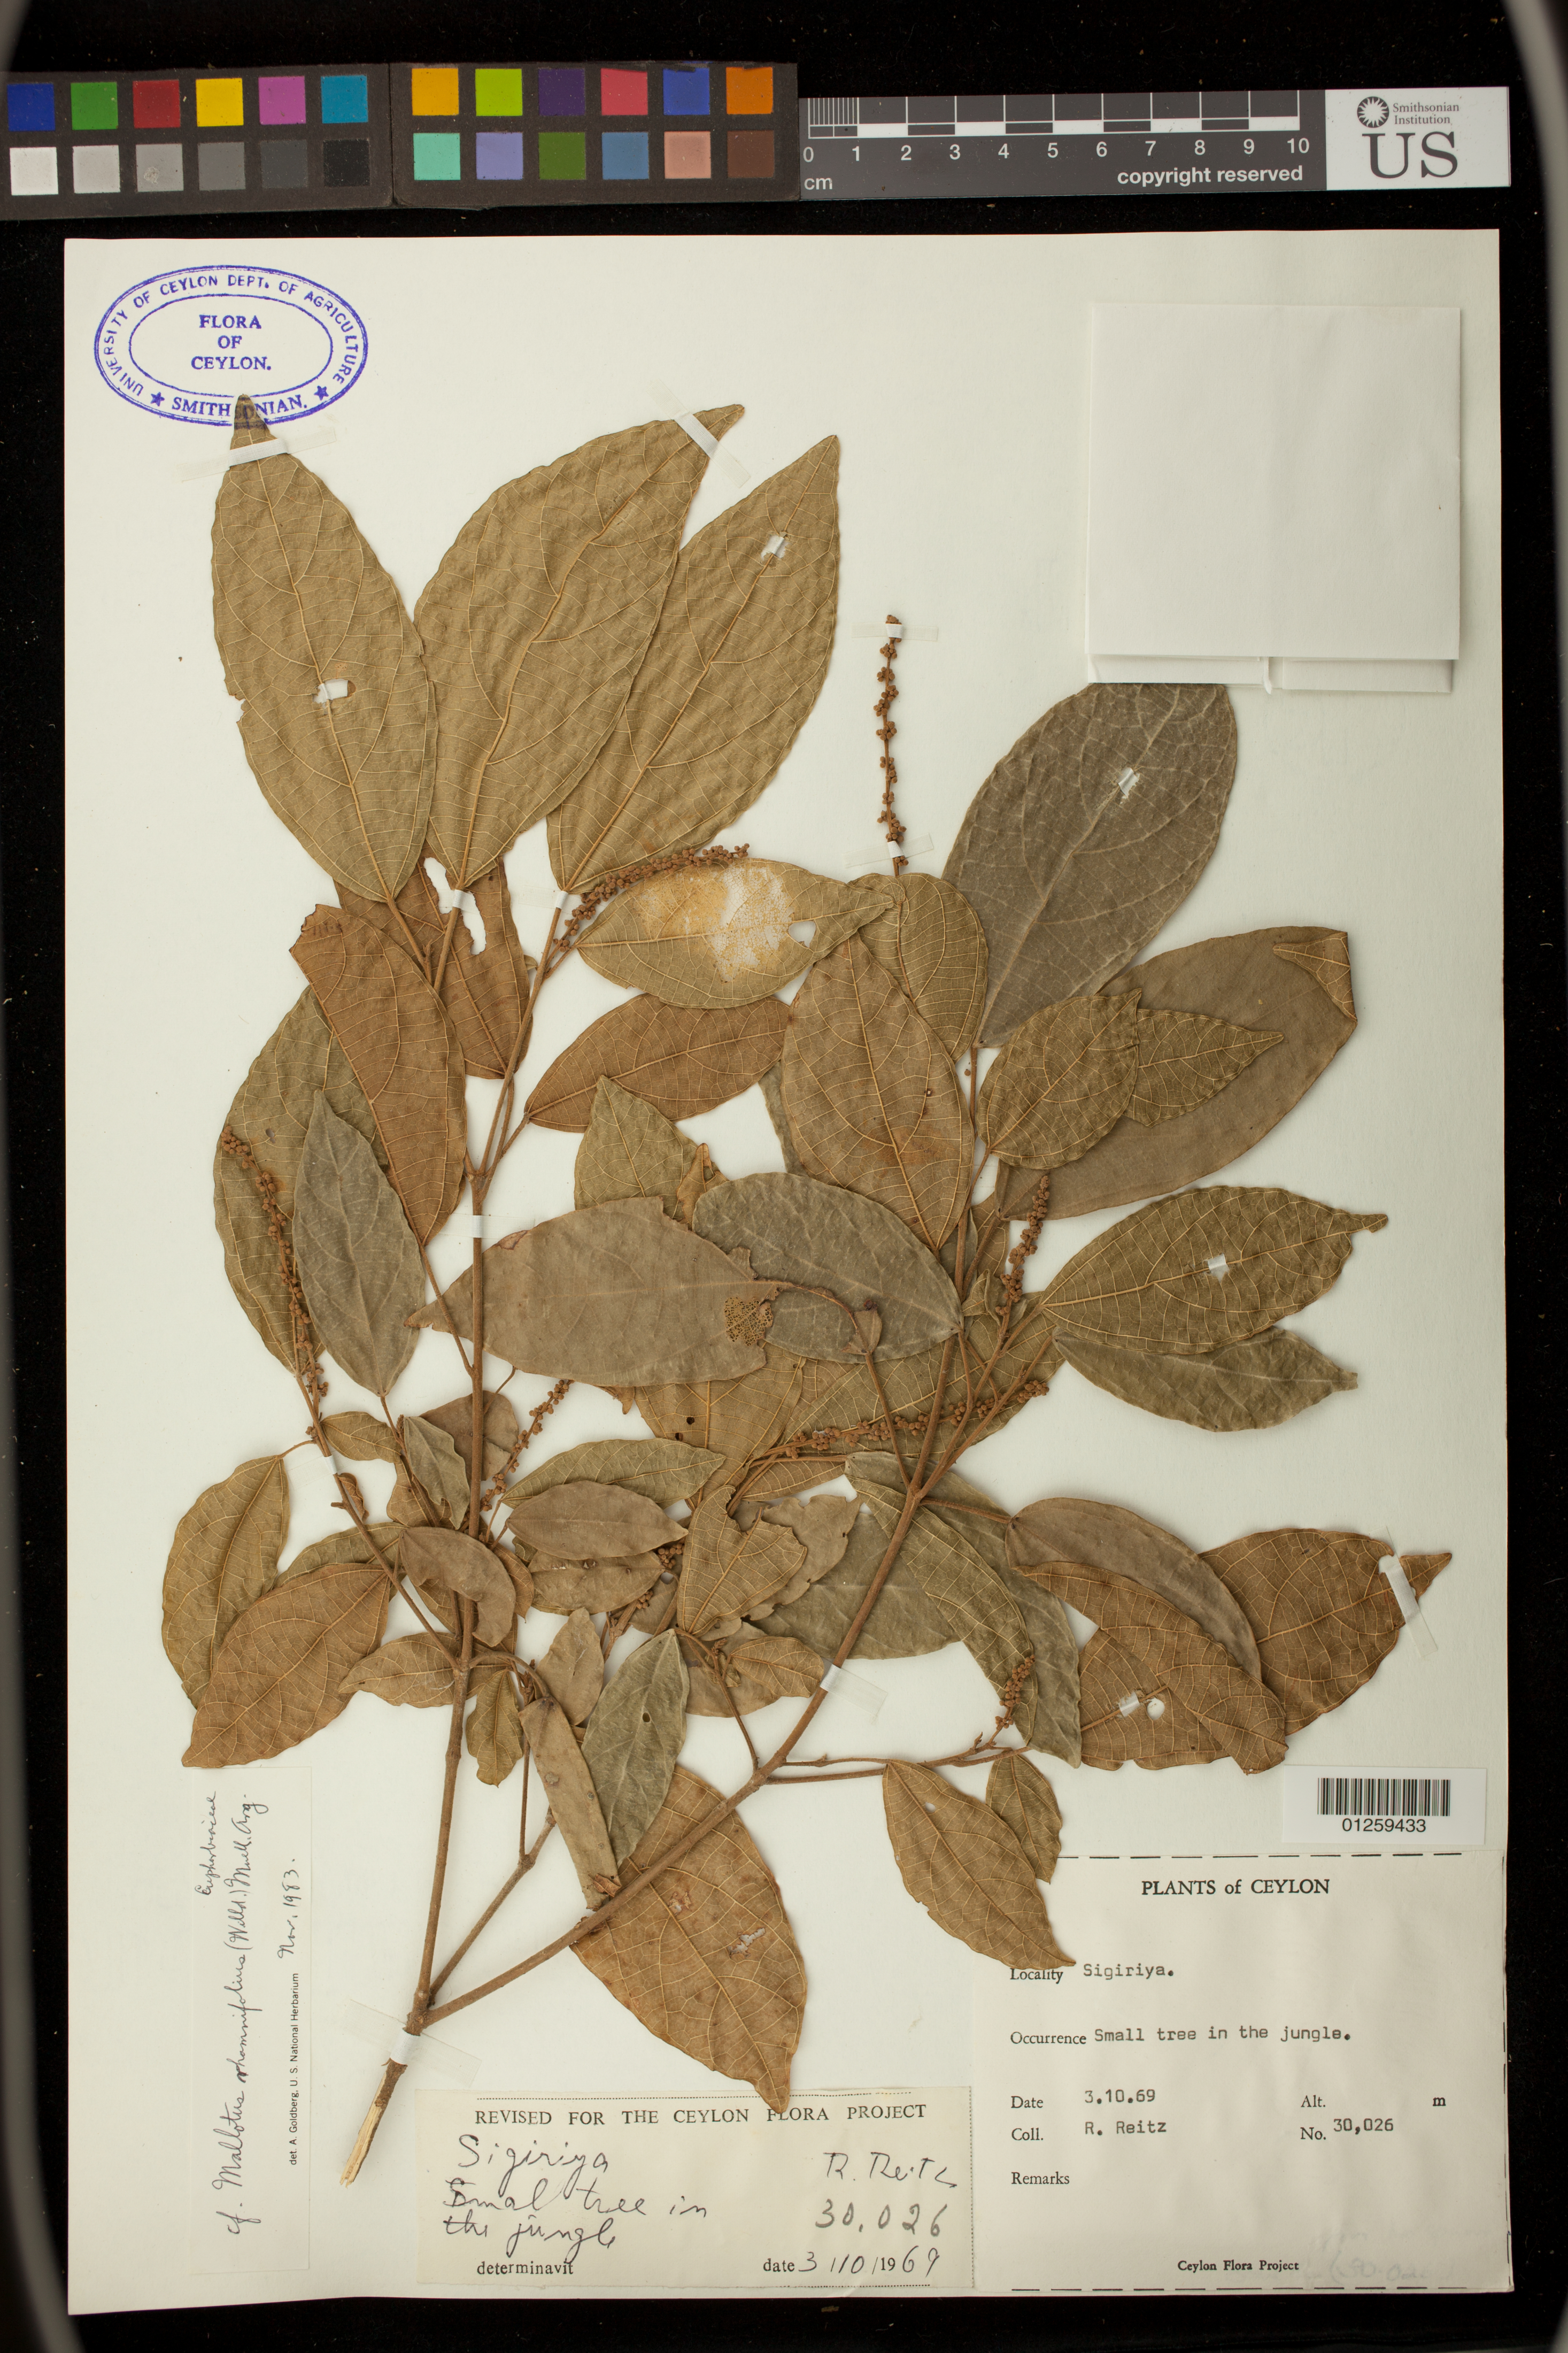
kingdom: Plantae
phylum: Tracheophyta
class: Magnoliopsida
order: Malpighiales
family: Euphorbiaceae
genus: Mallotus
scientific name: Mallotus rhamnifolius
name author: (Willd.) Müll. Arg.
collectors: R. Reitz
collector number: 30026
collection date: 1969-10-03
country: Sri Lanka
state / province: Central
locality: Sigiriya